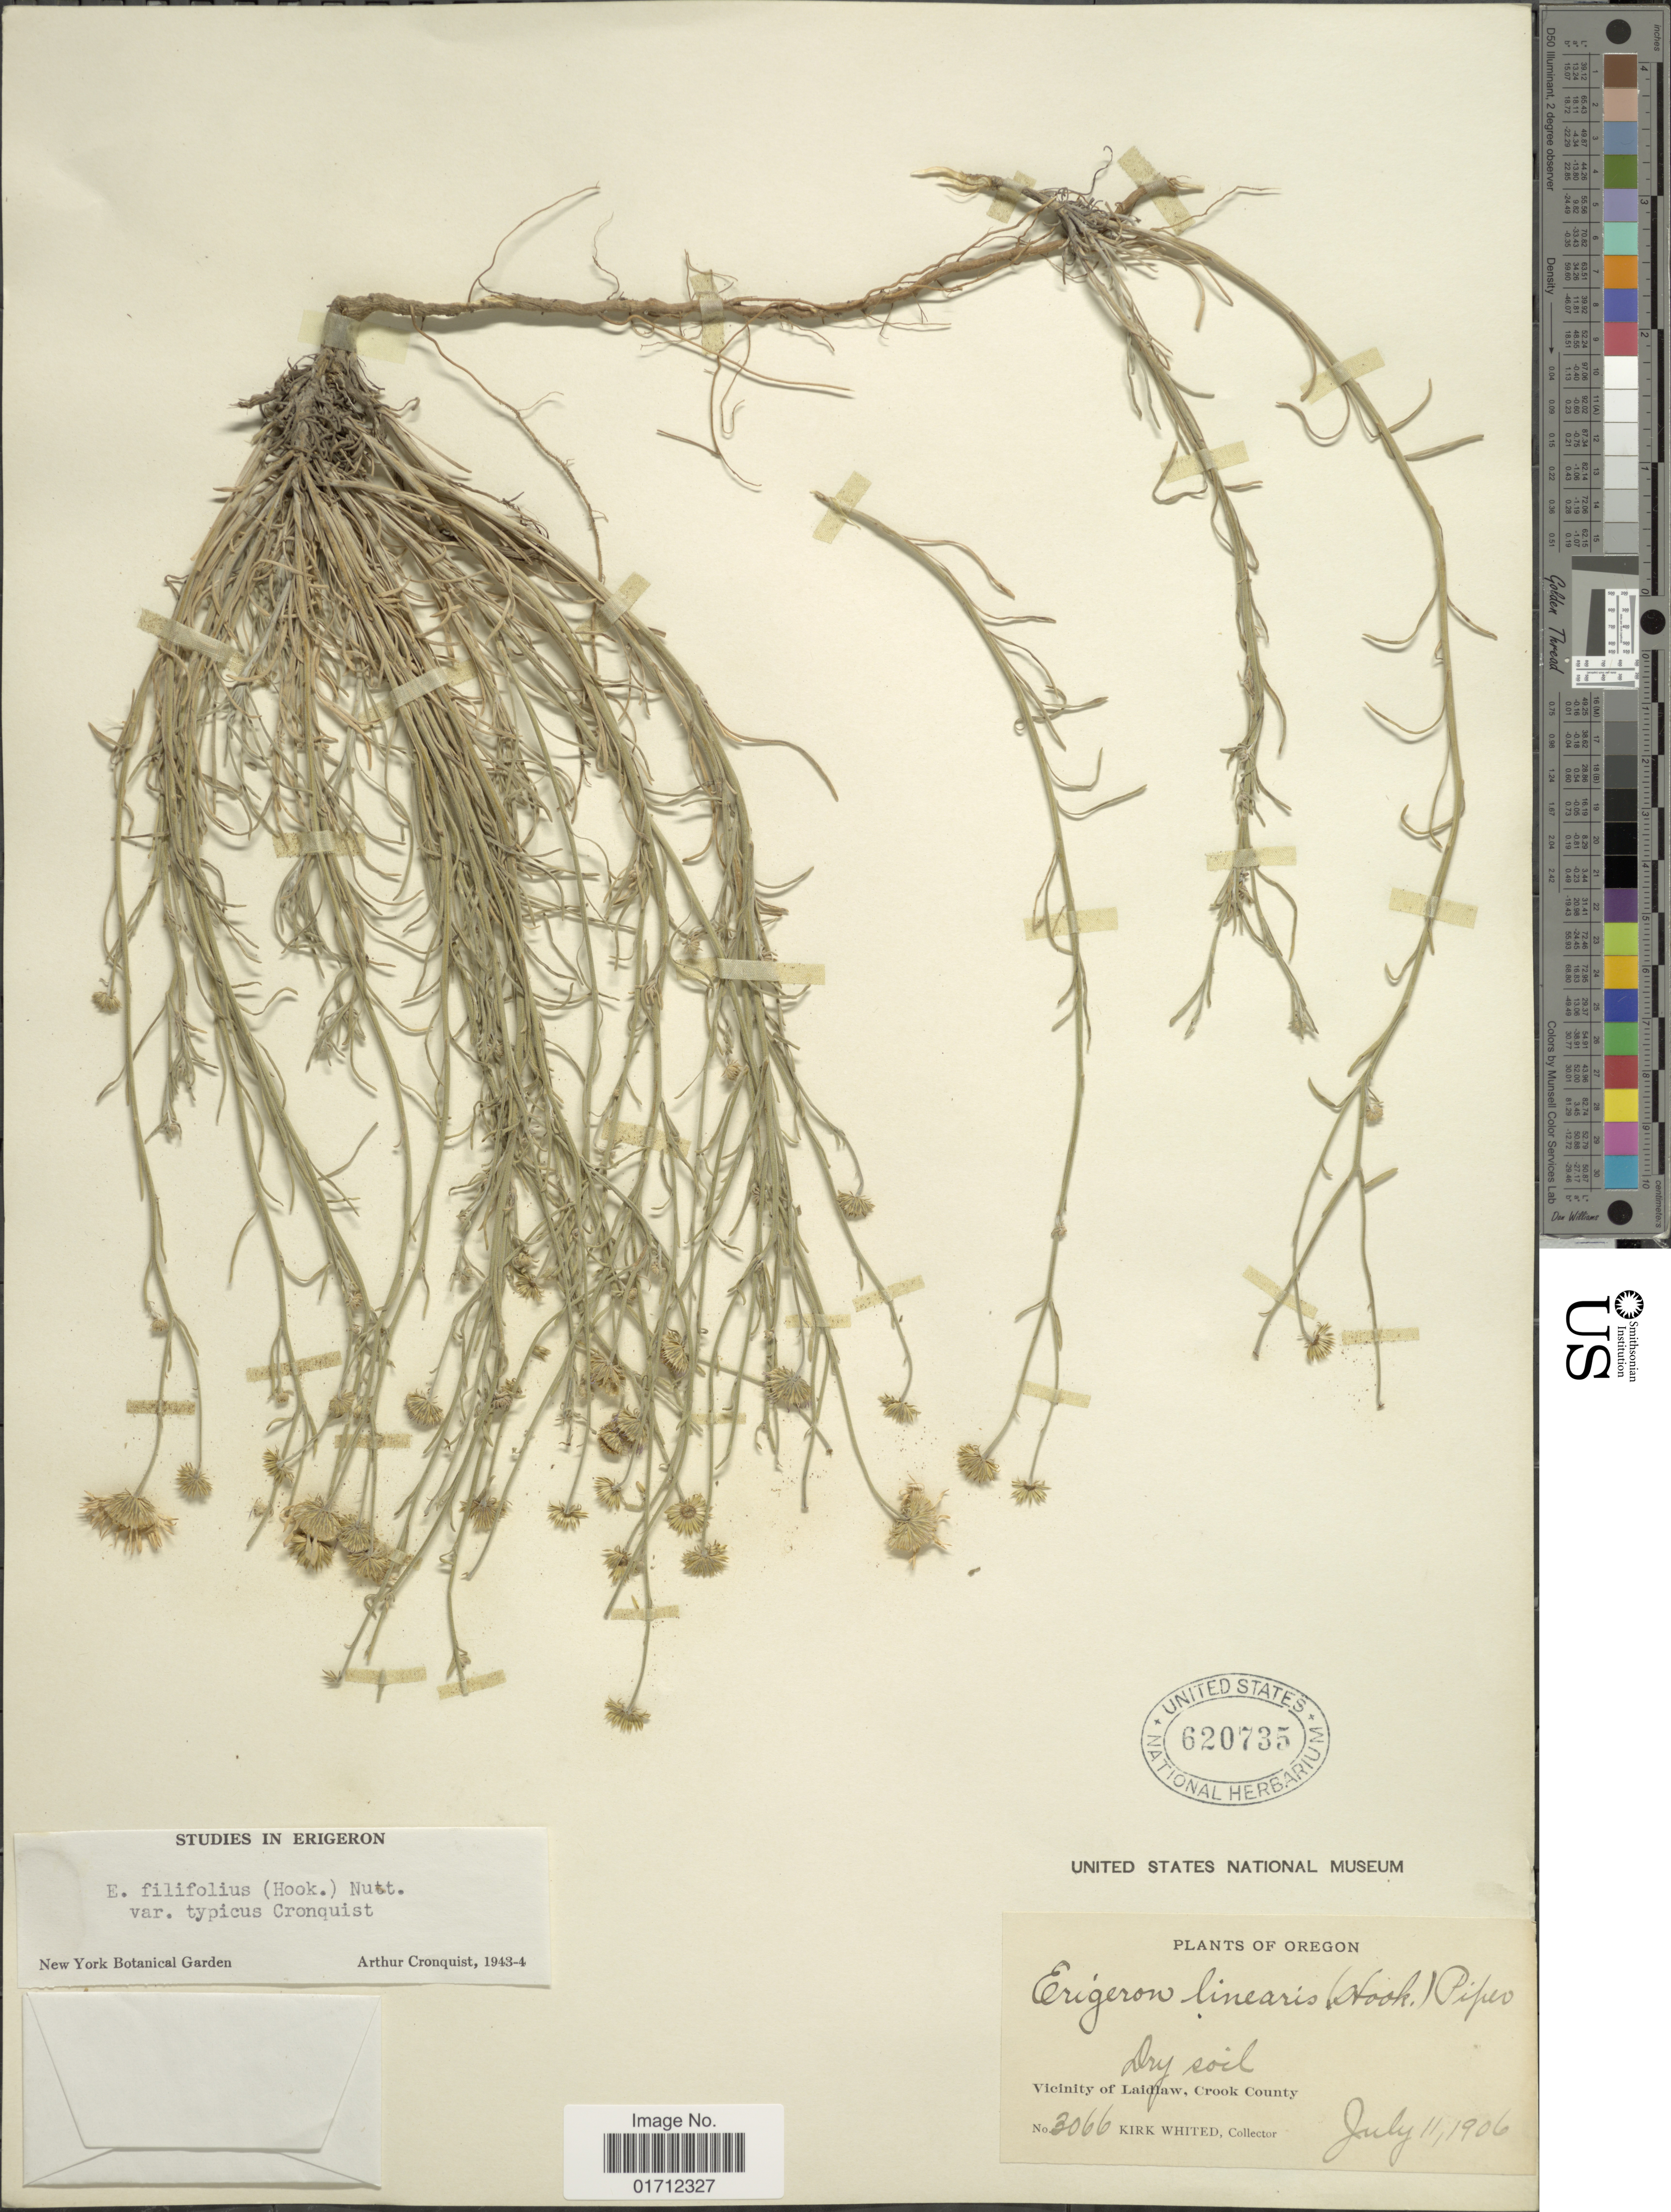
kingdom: Plantae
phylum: Tracheophyta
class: Magnoliopsida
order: Asterales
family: Asteraceae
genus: Erigeron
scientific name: Erigeron filifolius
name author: (Hook.) Nutt.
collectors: K. Whited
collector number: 3066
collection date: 1906-07-11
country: United States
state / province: Oregon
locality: Vicinity of Laidlaw, Crook County.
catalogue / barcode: US 620735